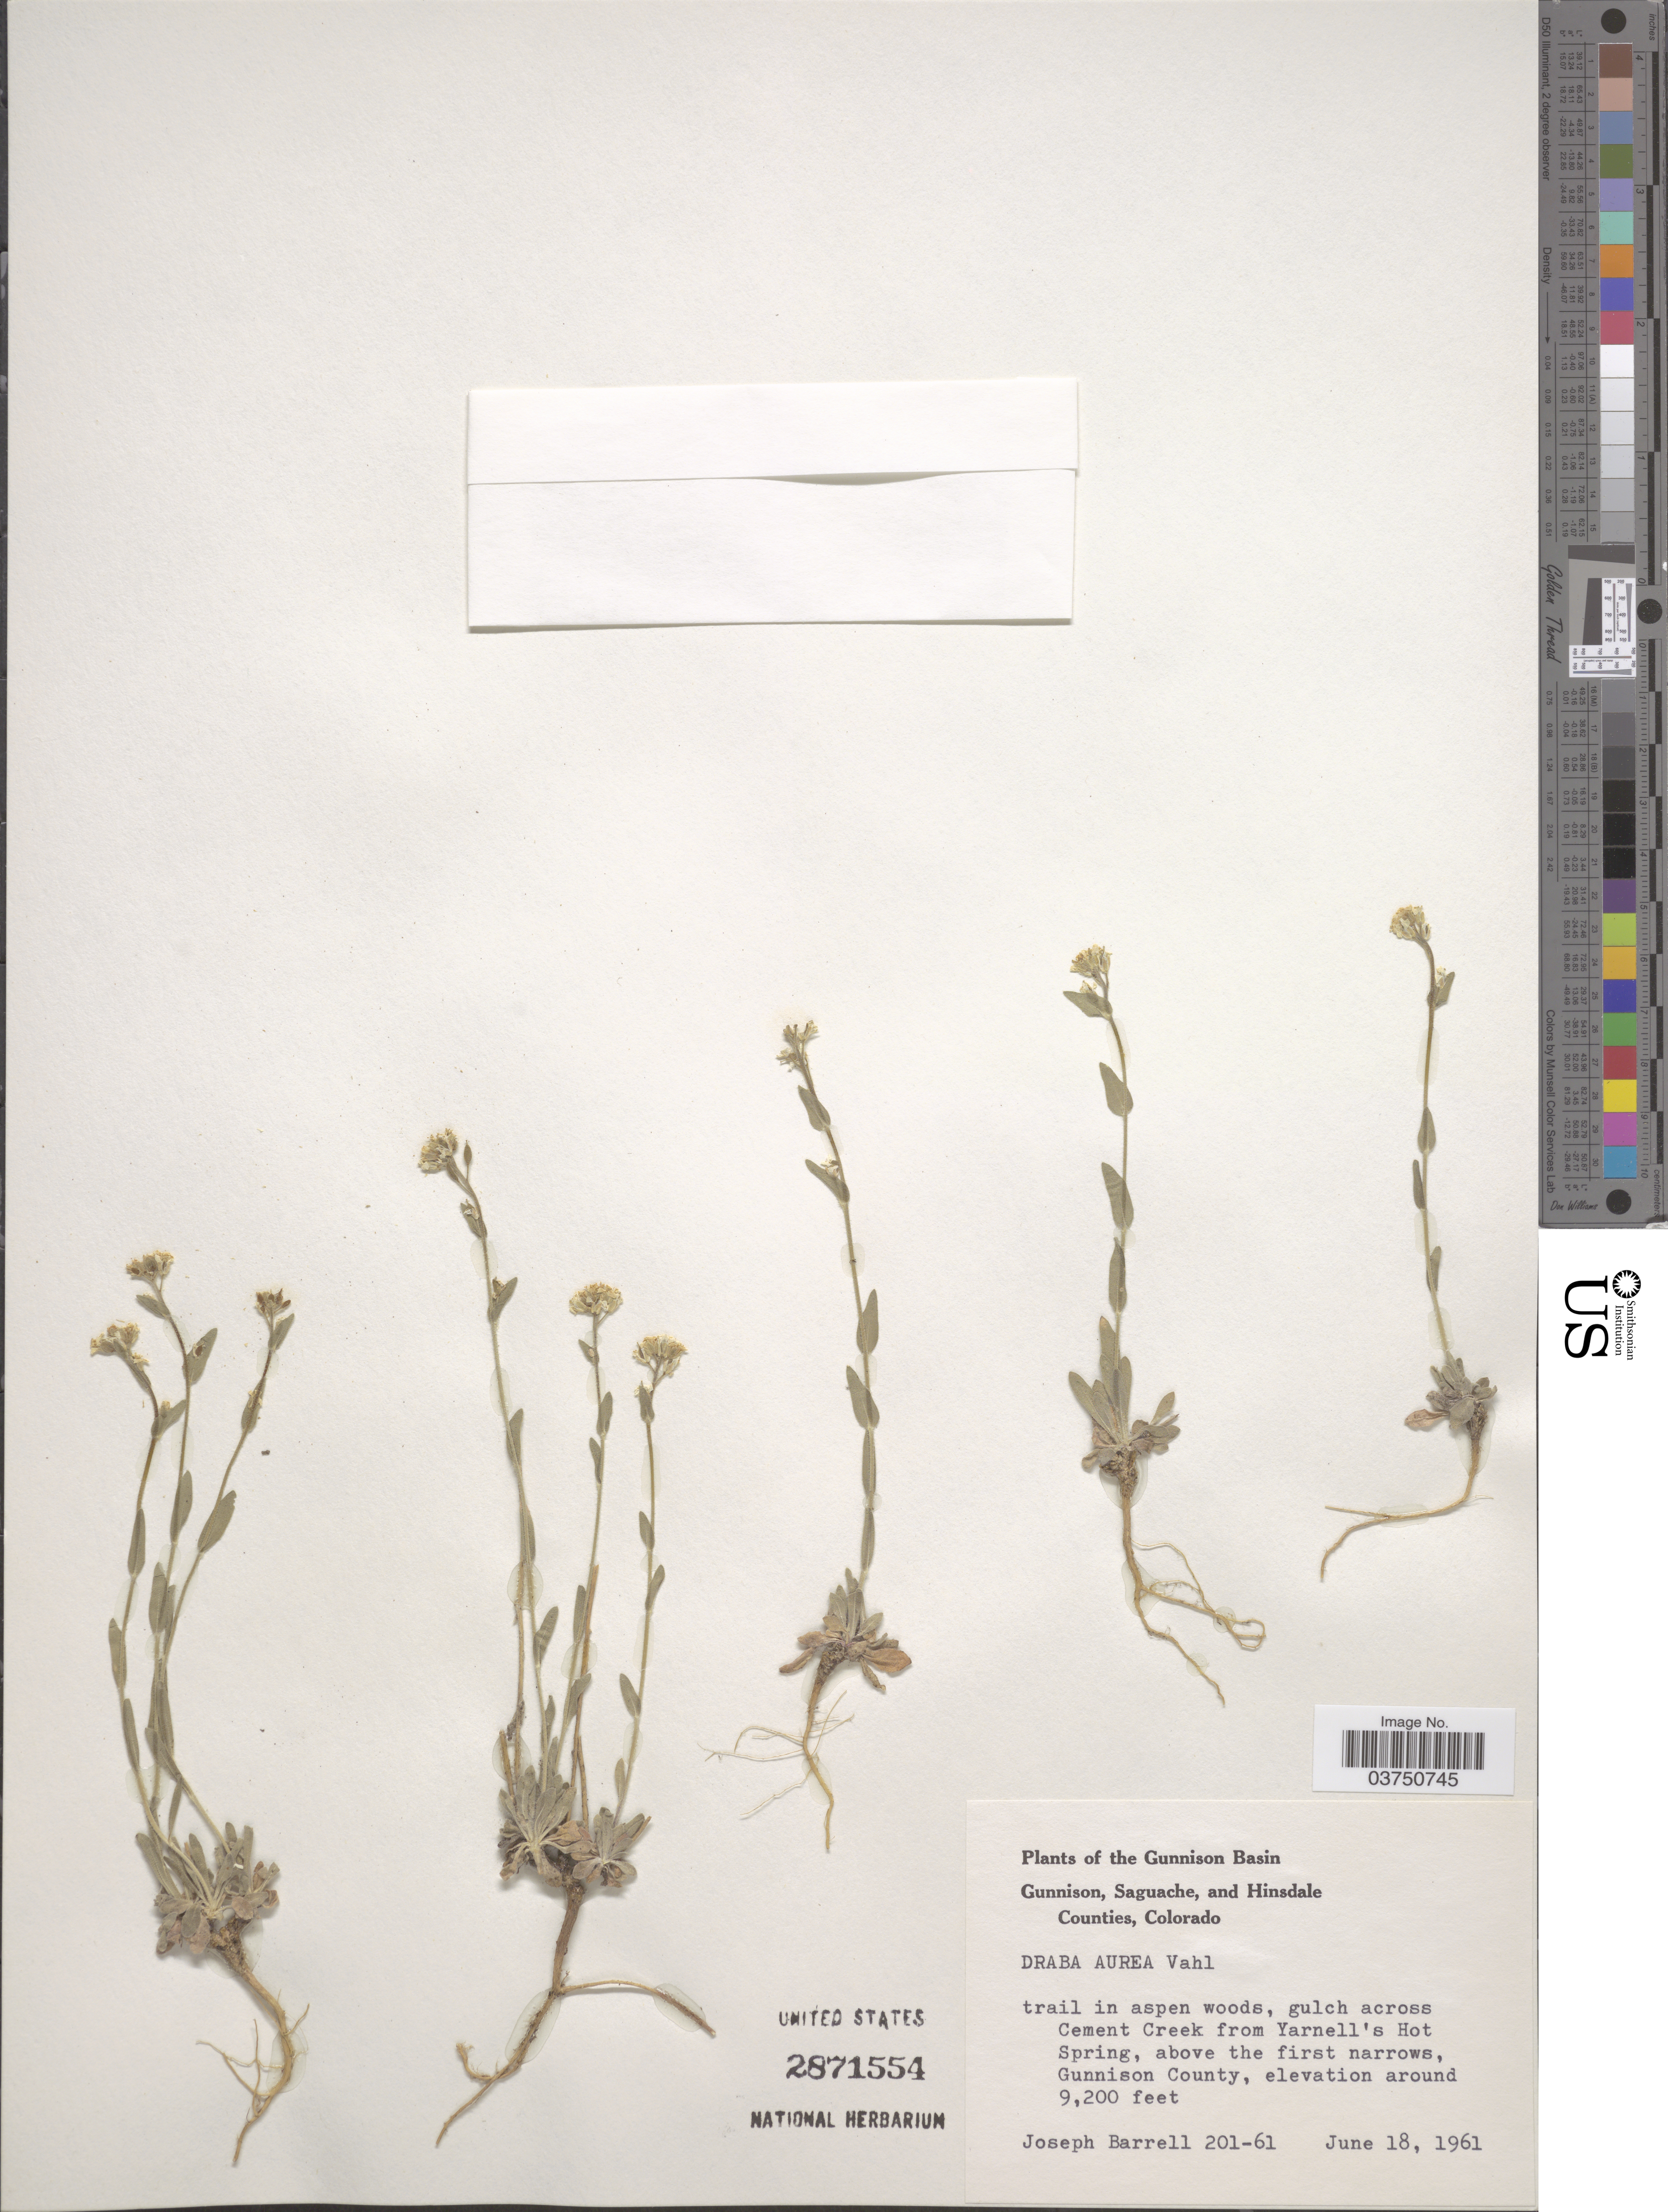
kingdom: Plantae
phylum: Tracheophyta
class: Magnoliopsida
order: Brassicales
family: Brassicaceae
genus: Draba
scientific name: Draba aurea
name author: Vahl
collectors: J. Barrell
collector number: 201-61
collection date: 1961-06-18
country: United States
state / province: Colorado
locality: Gunnison Basin. Gulch across Cement Creek from Yarnell's Hot Spring, above the first narrows, Gunnison County.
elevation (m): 2804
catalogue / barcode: US 2871554